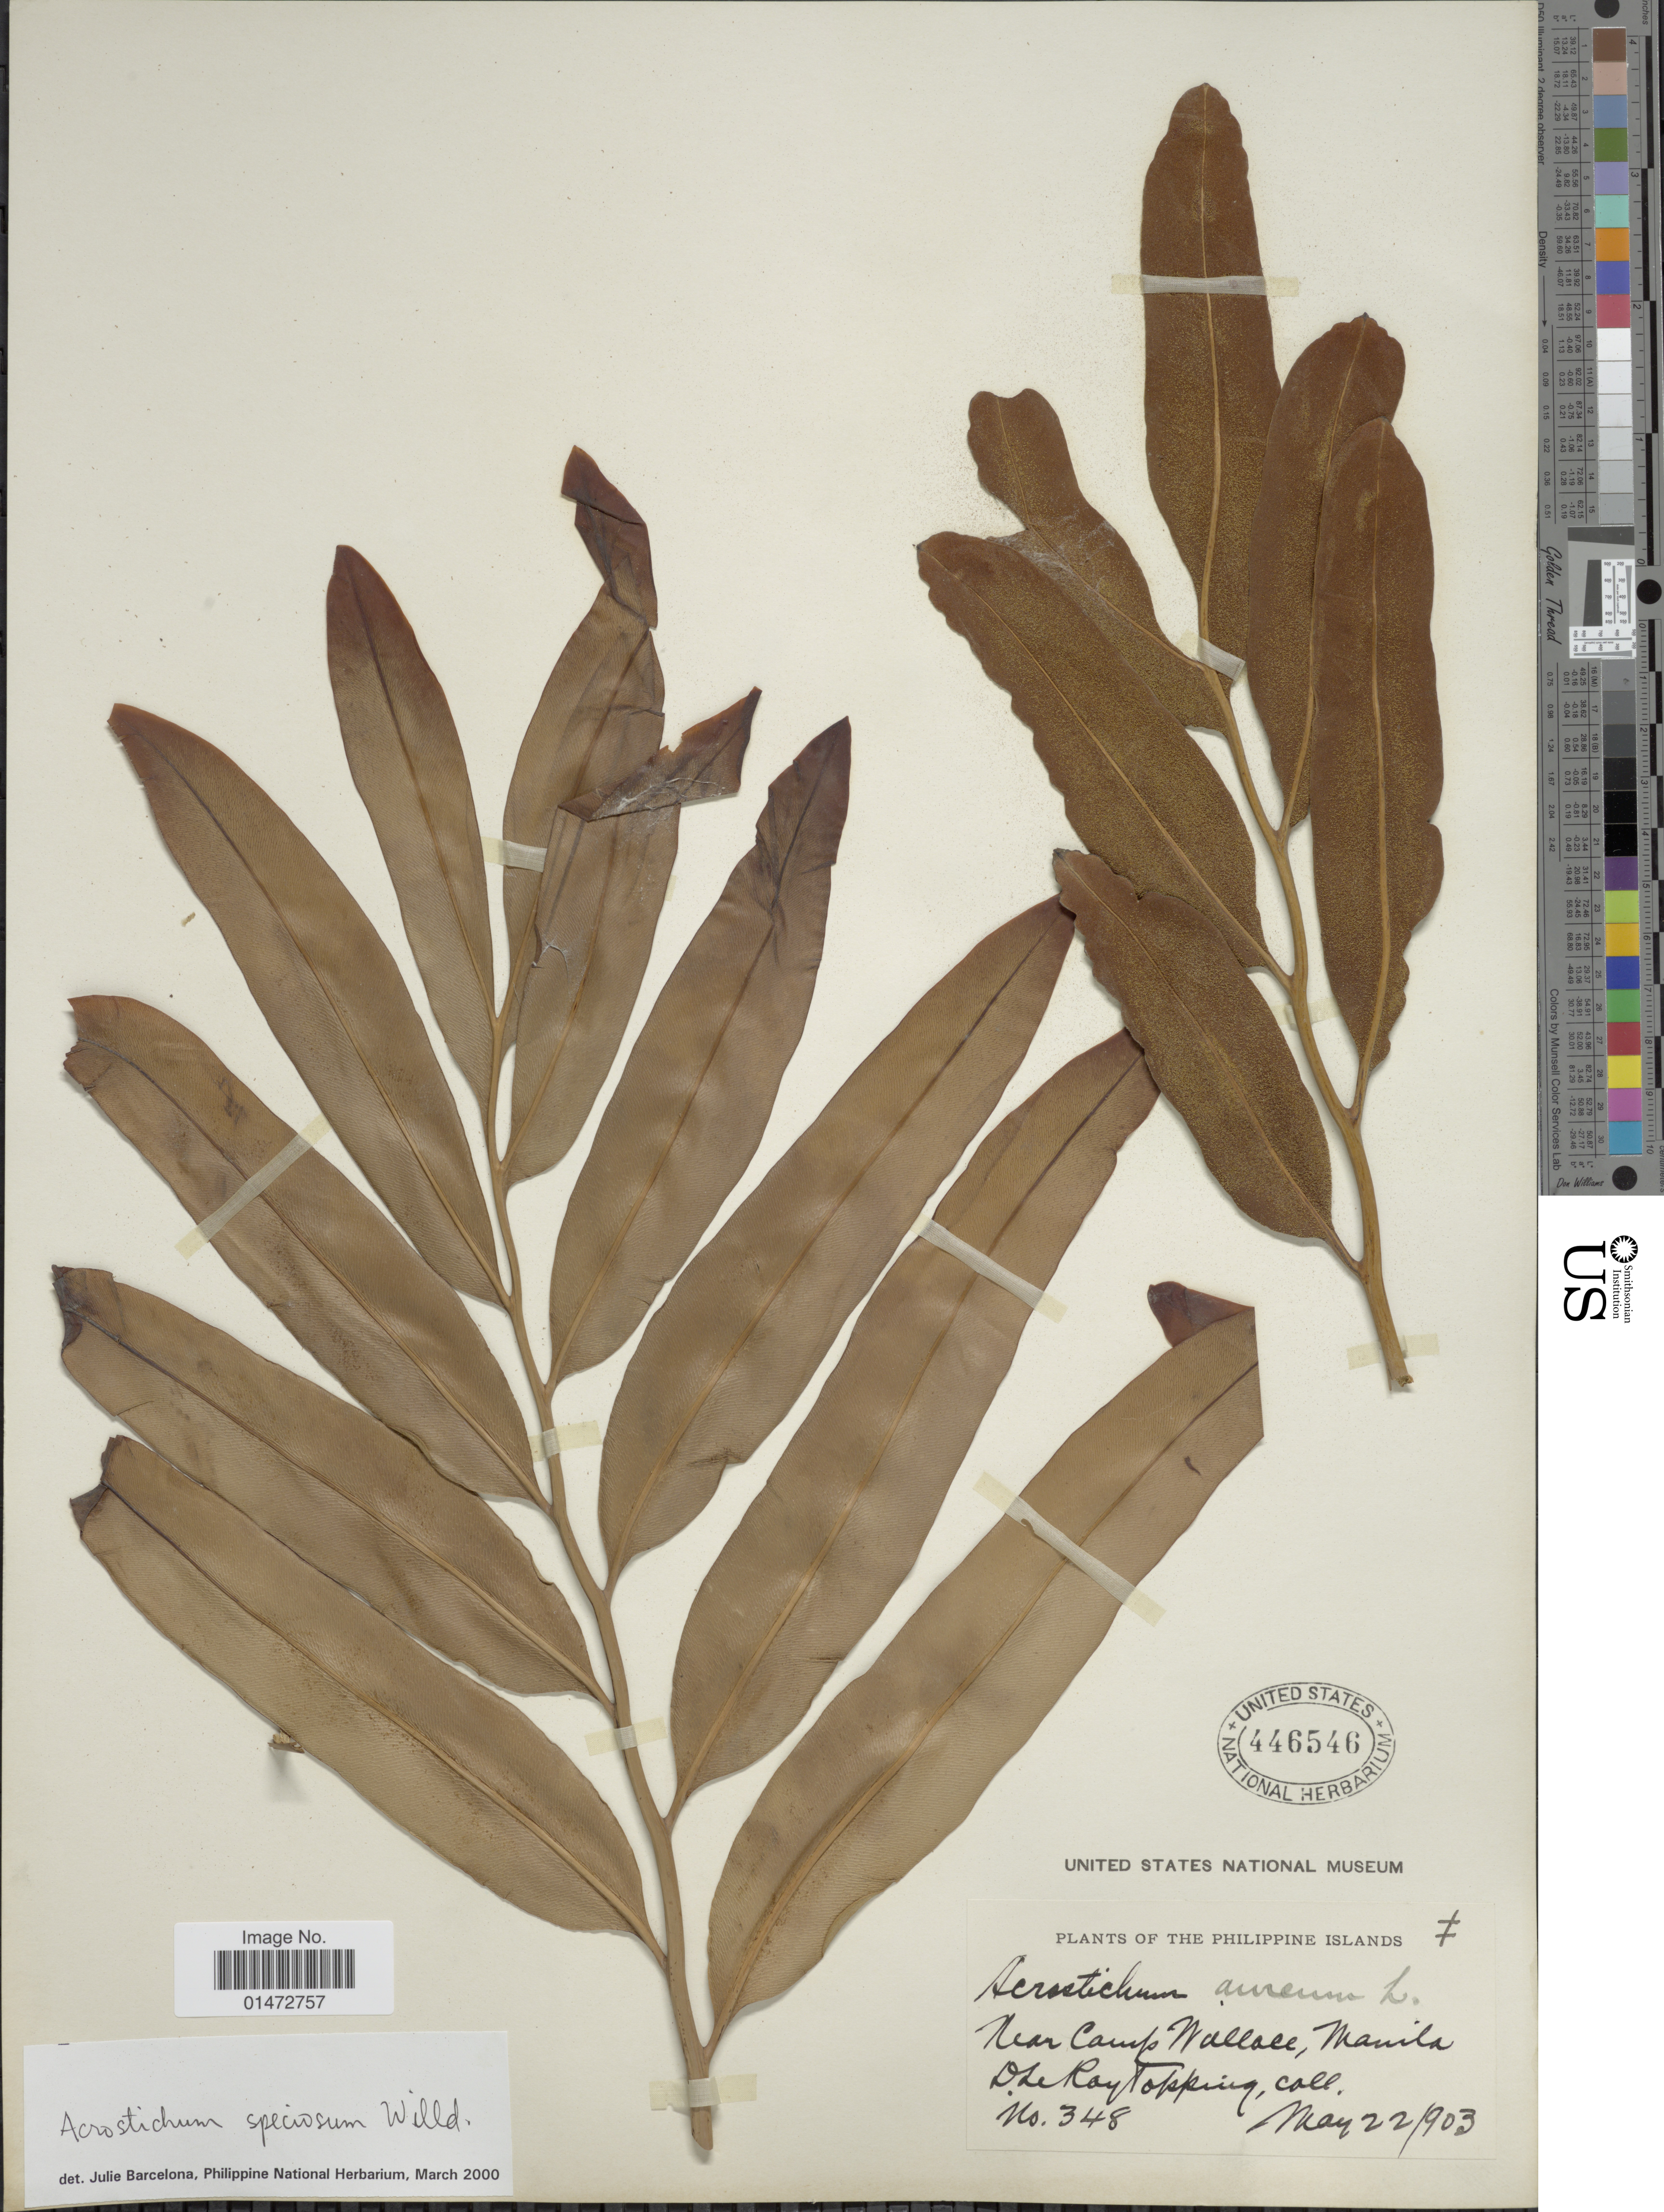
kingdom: Plantae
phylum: Tracheophyta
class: Polypodiopsida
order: Polypodiales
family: Pteridaceae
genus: Acrostichum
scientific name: Acrostichum speciosum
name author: Willd.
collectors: D. L. Topping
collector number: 348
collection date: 1903-05-22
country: Philippines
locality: Near Camp Wallace, Manila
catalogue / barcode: US 446546